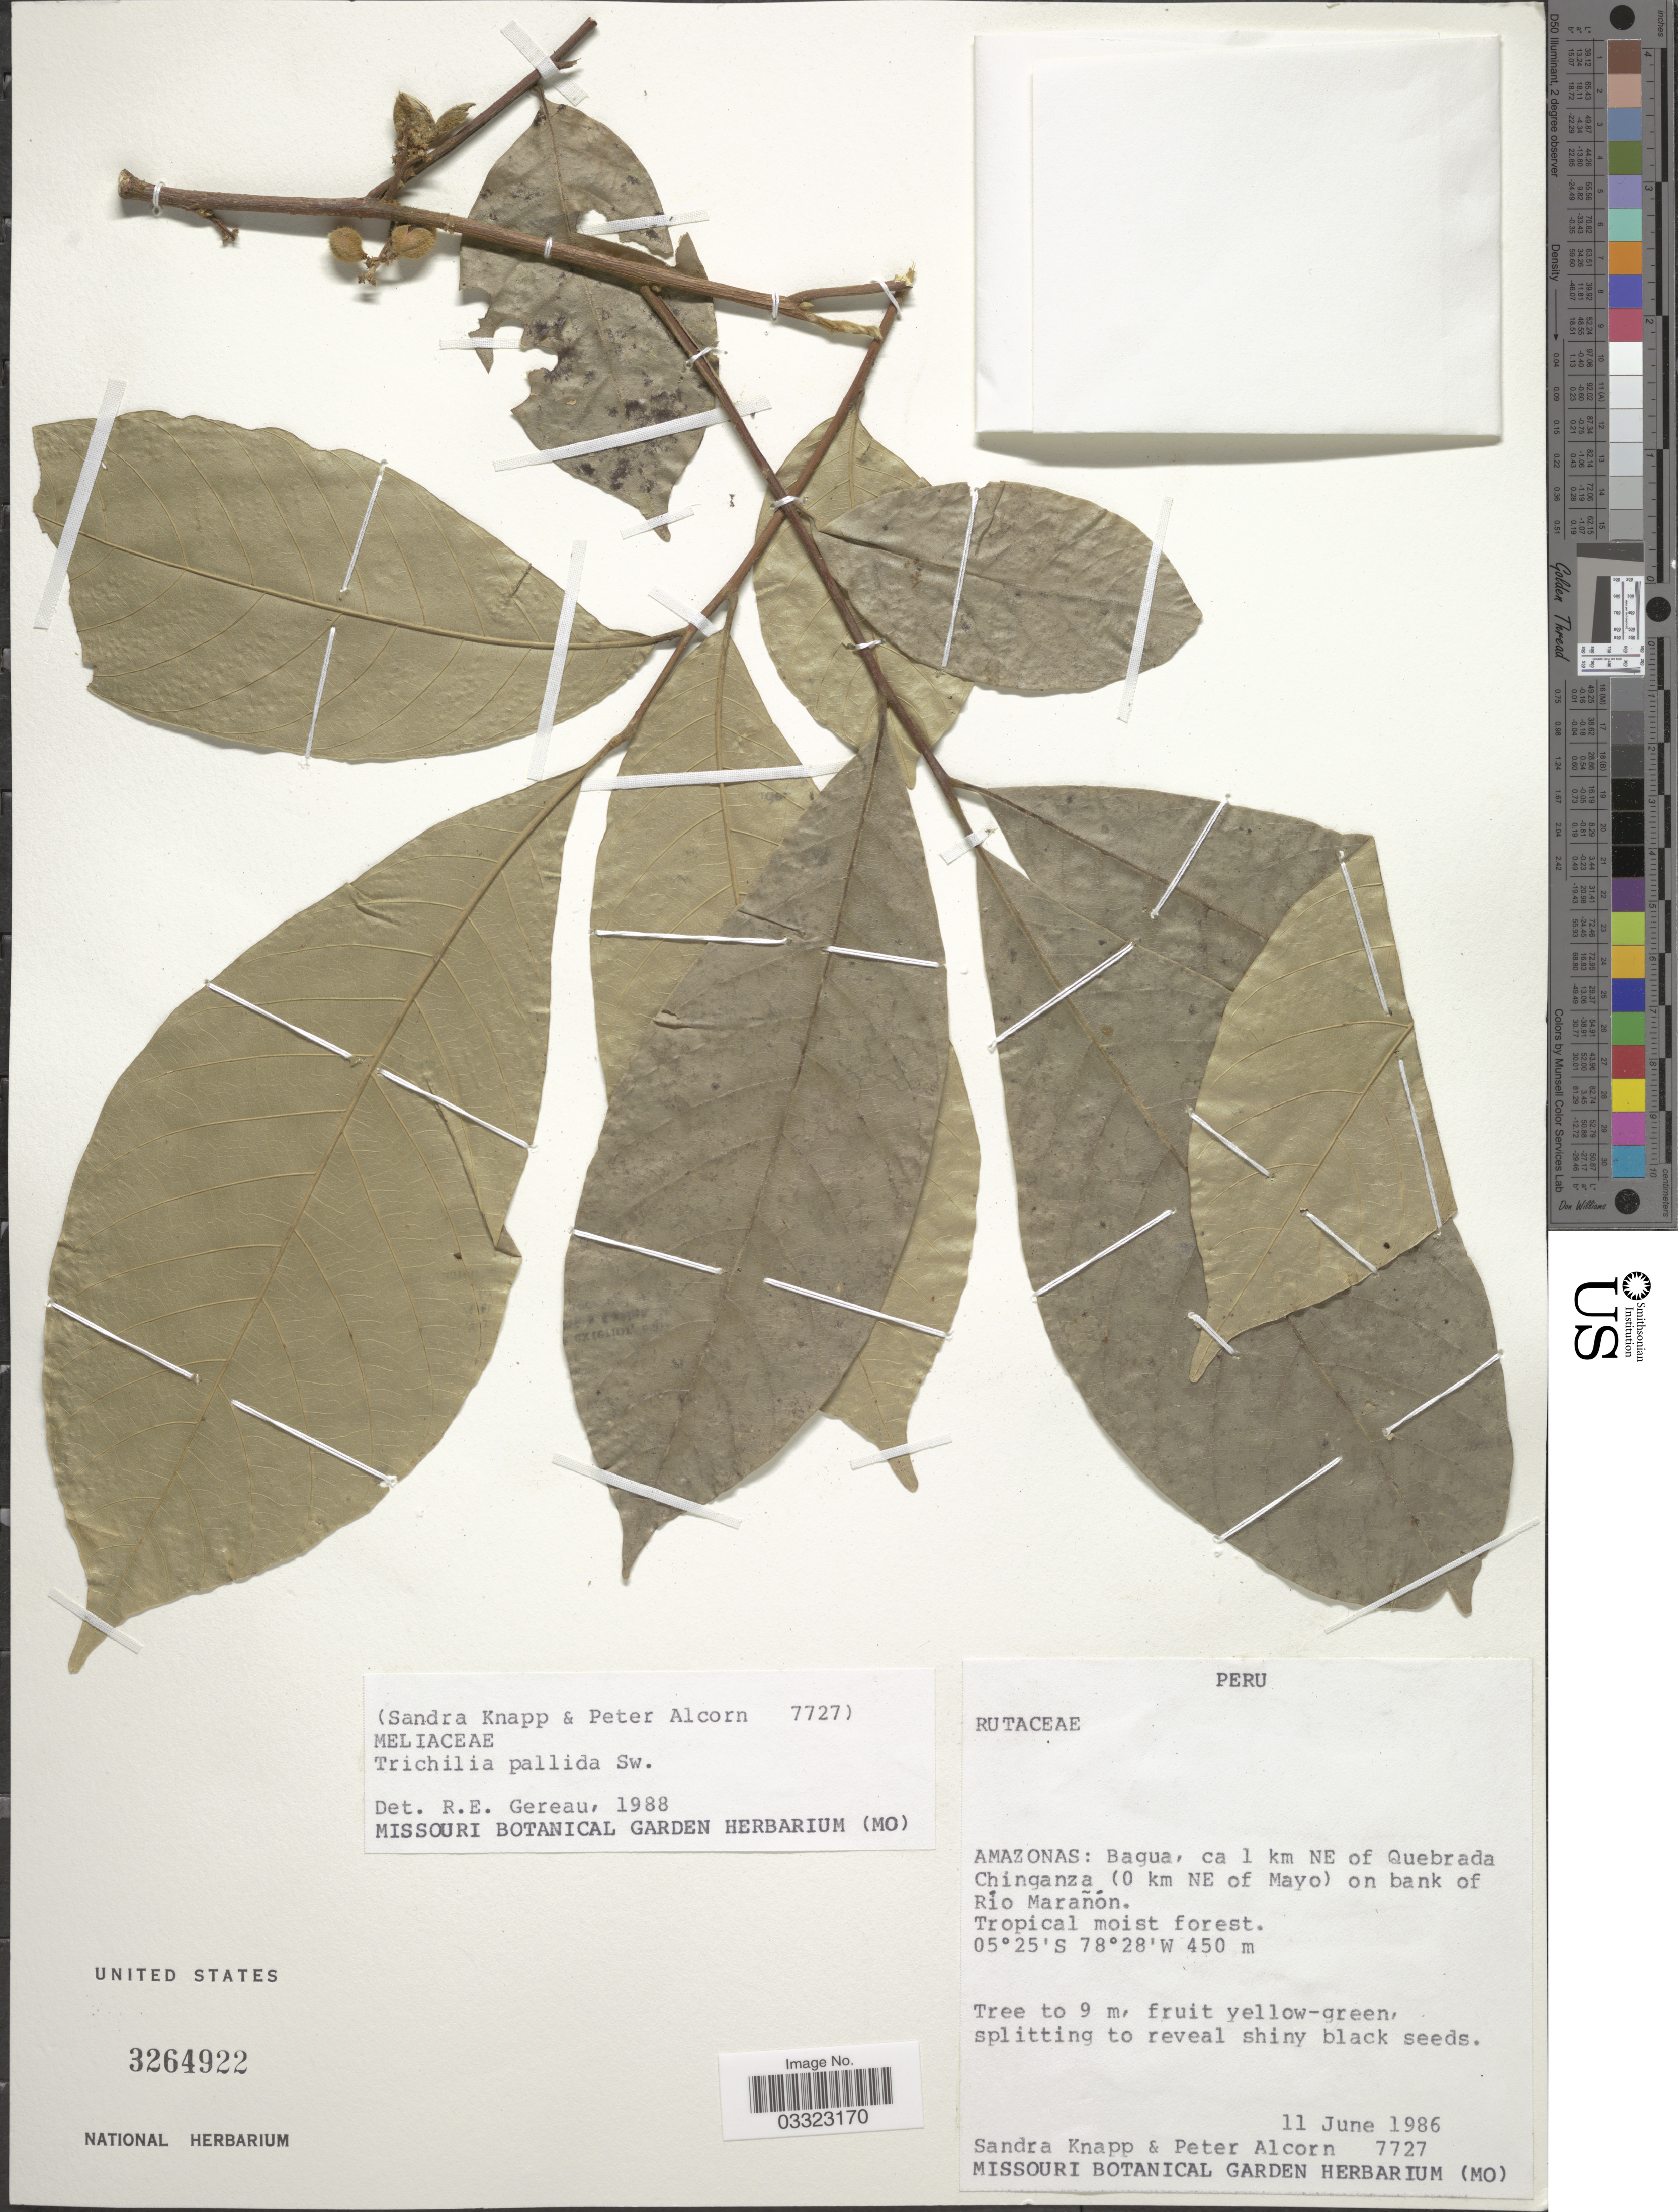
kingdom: Plantae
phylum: Tracheophyta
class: Magnoliopsida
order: Sapindales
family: Meliaceae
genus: Trichilia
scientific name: Trichilia pallida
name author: Sw.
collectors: S. Knapp & P. Alcorn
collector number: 7727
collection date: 1986-06-11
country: Peru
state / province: Amazonas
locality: Bagua, ca 1 km NE of Quebrada Chinganza (0 km NE of Mayo) on bank of Río Marañón.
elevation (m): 450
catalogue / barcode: US 3264922